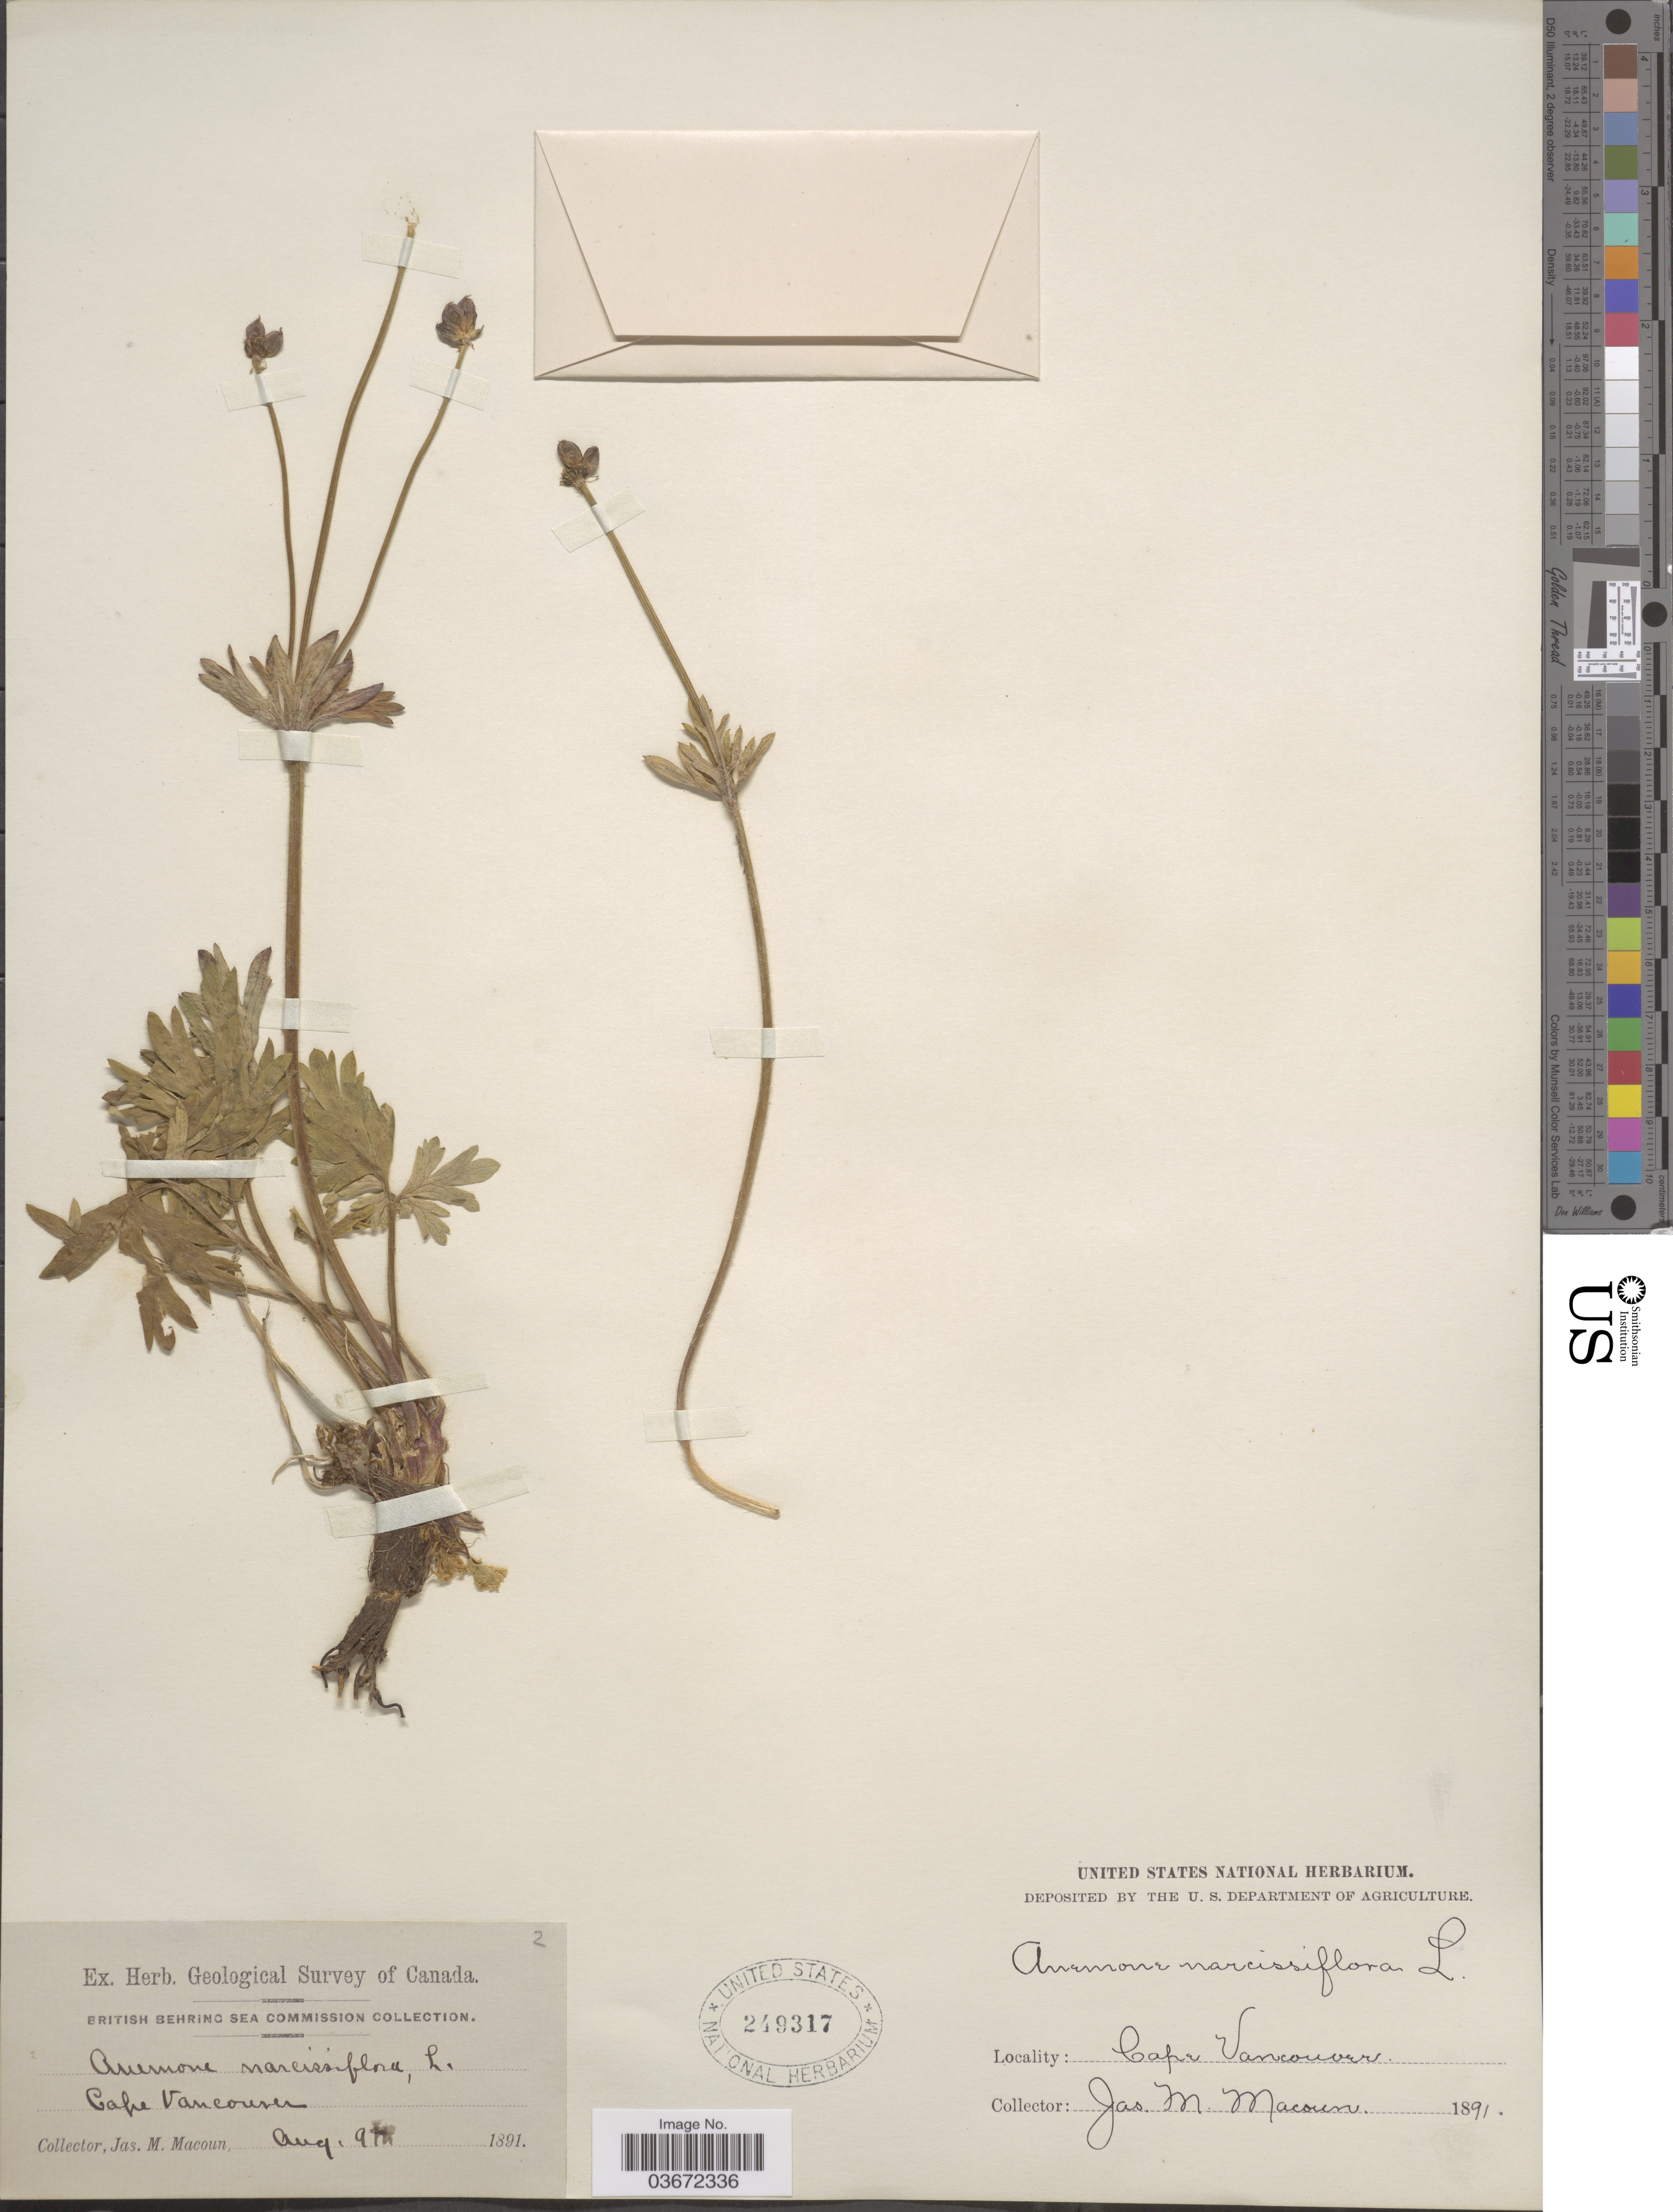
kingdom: Plantae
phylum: Tracheophyta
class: Magnoliopsida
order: Ranunculales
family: Ranunculaceae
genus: Anemone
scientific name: Anemone narcissiflora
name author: L.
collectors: J. M. Macoun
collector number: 2?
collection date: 1891-08-09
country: United States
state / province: Alaska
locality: British Behring Sea. Cape Vancouver.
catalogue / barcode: US 249317